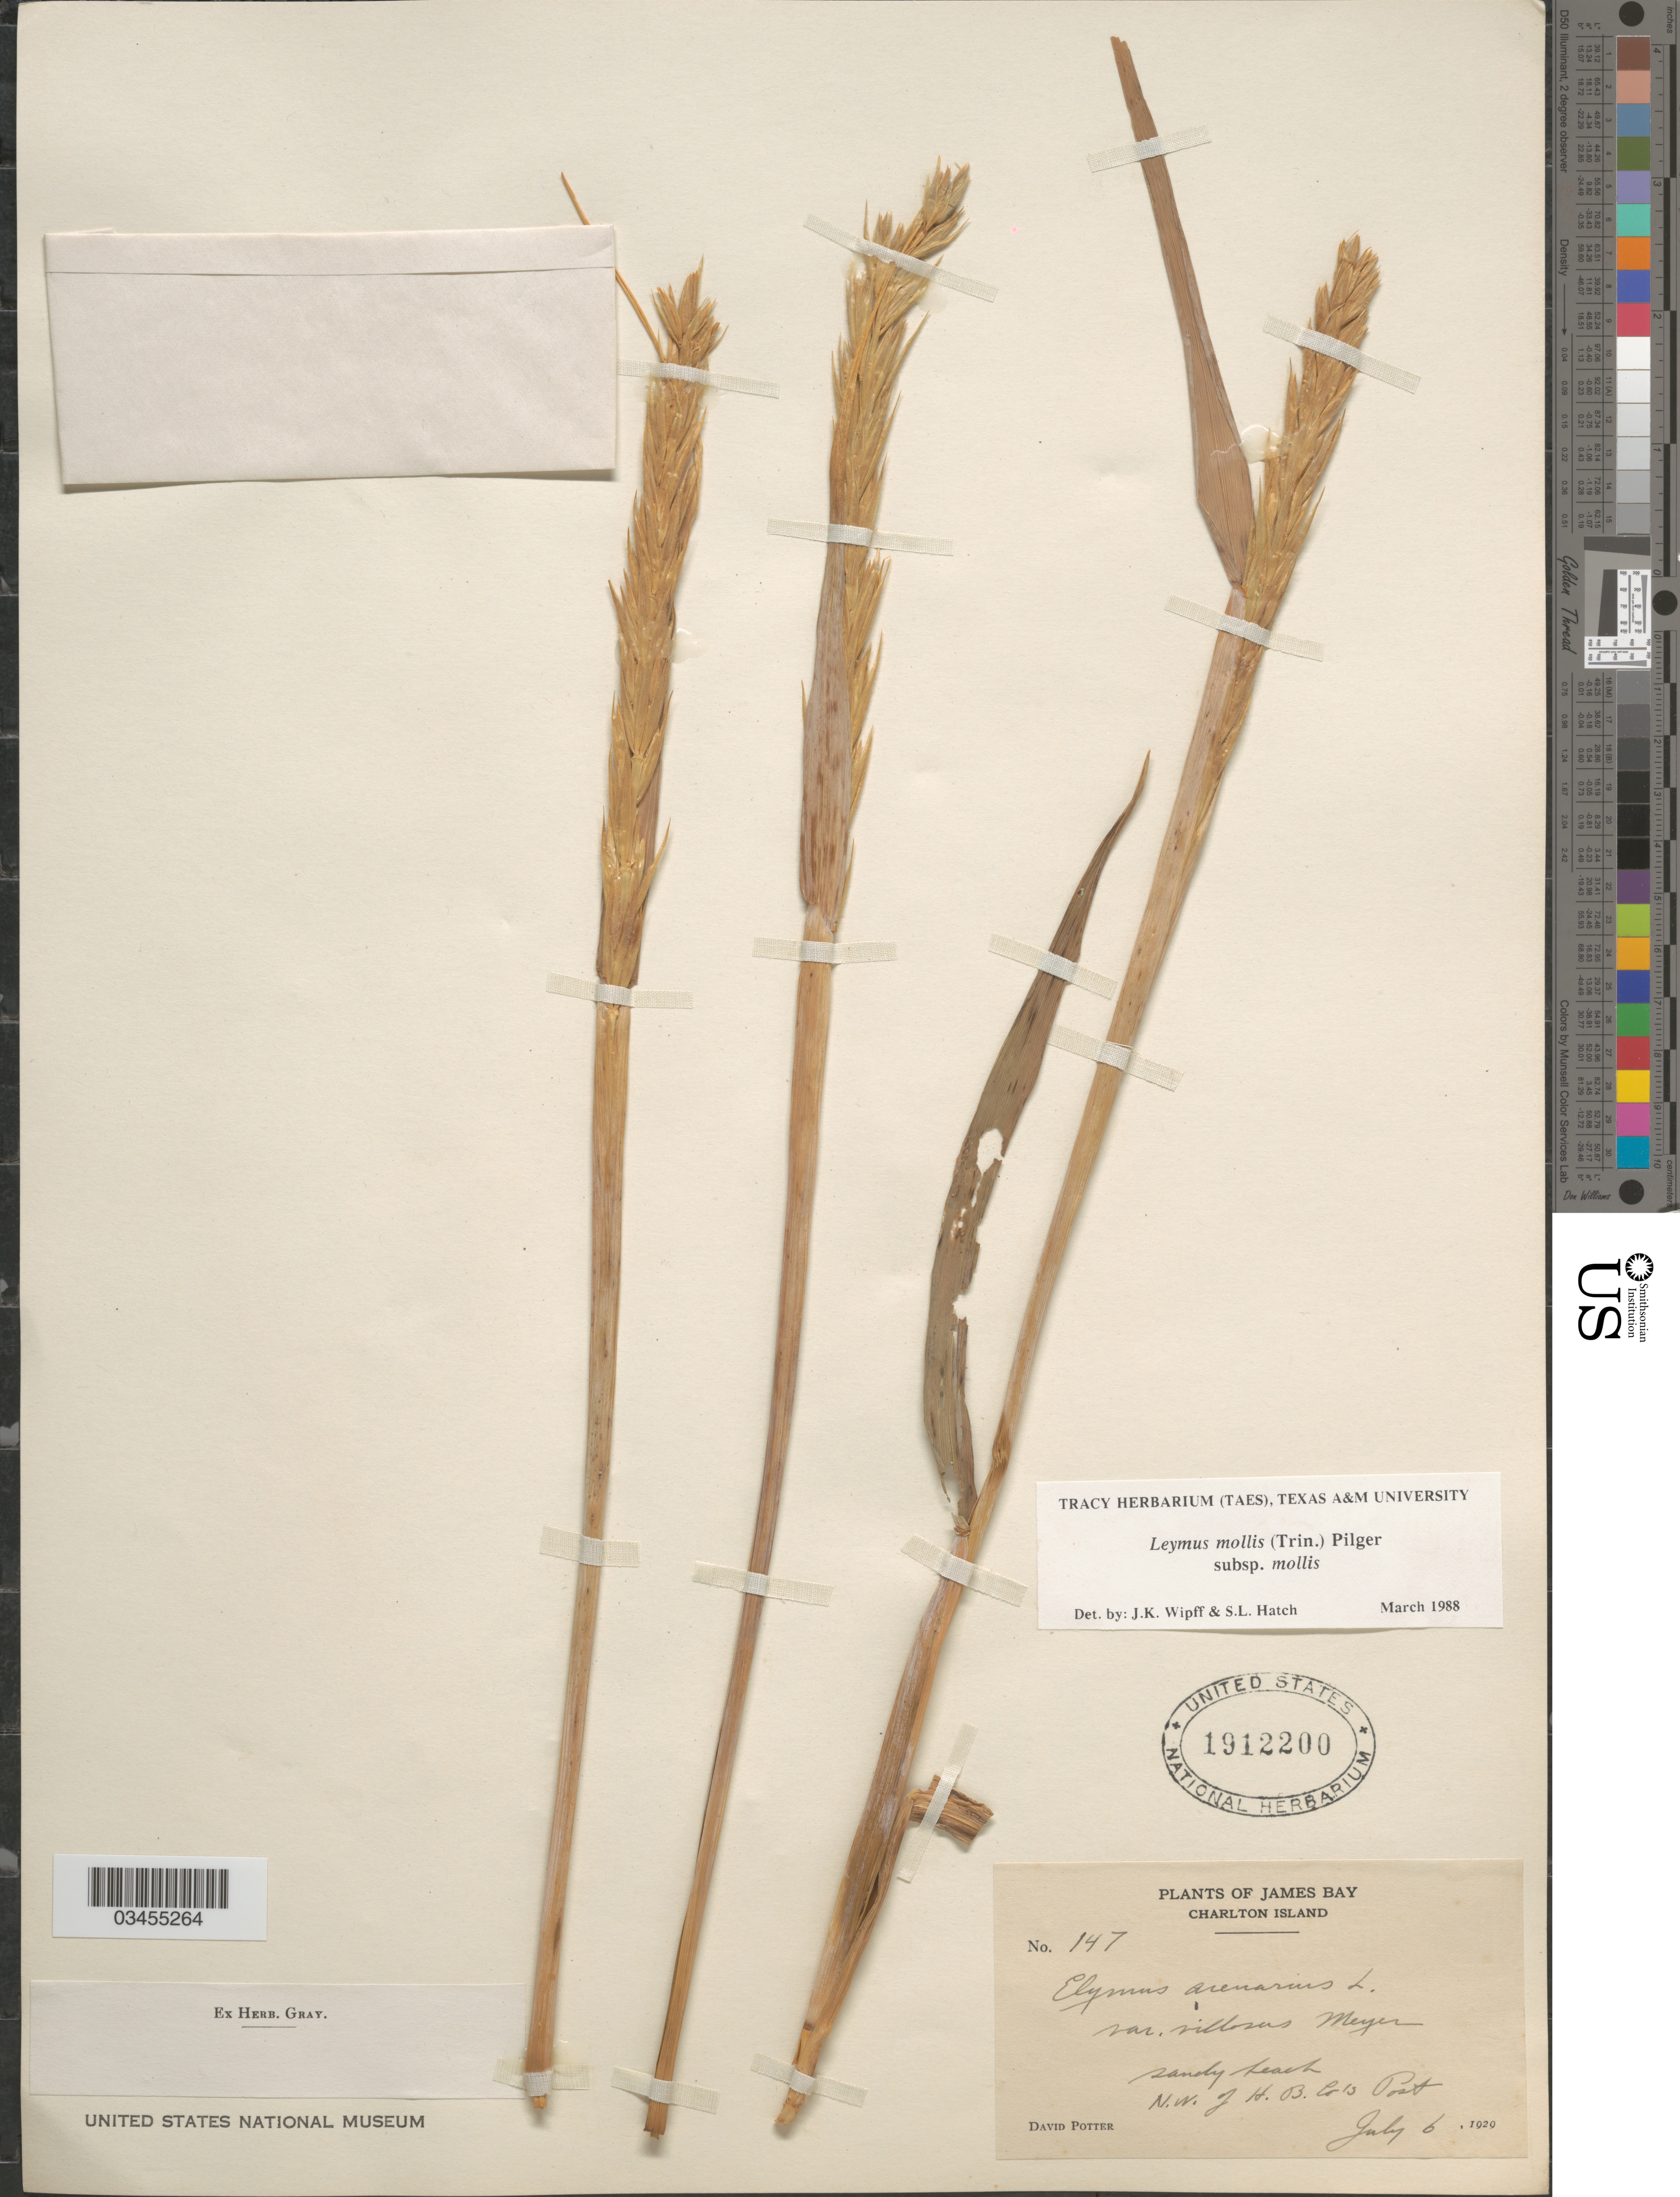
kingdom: Plantae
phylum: Tracheophyta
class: Liliopsida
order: Poales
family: Poaceae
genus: Leymus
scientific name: Leymus mollis subsp. mollis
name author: (Trin.) Pilg.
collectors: D. Potter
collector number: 147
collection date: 1929-07-06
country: Canada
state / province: Nunavut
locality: James Bay. Charlton Island. Sandy beach. N.W. of H.B. Co's Post.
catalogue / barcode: US 1912200